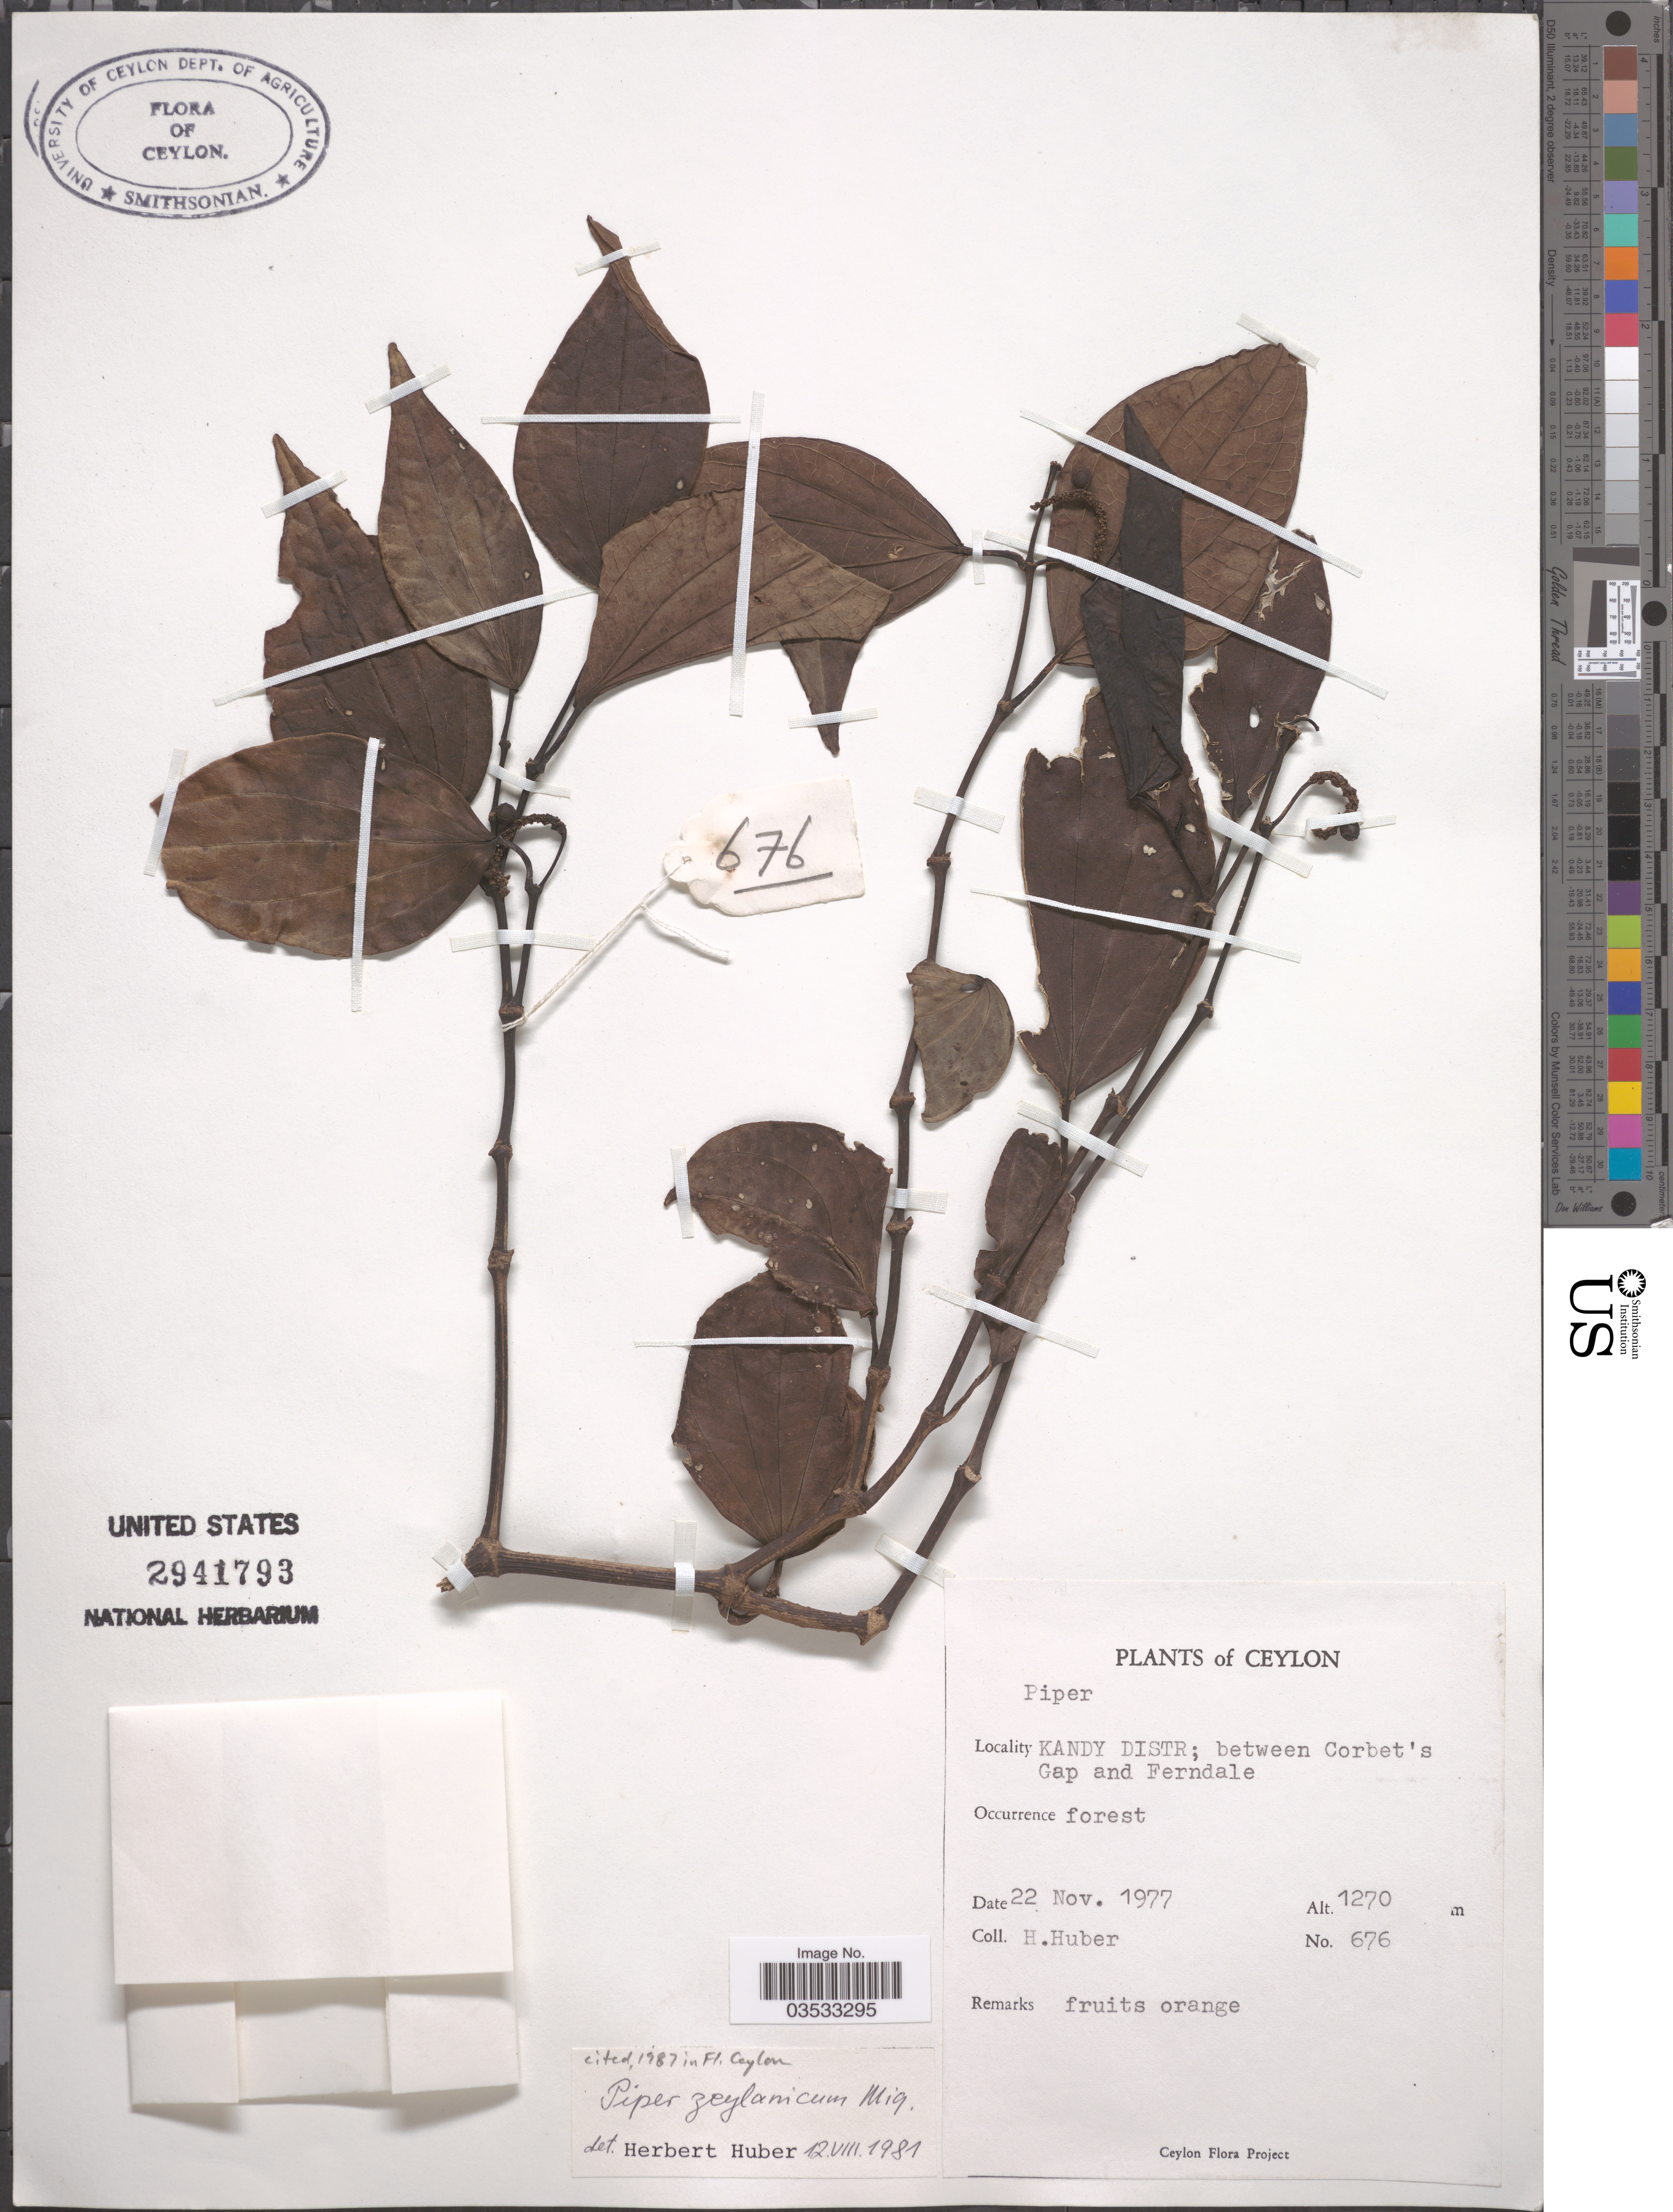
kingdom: Plantae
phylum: Tracheophyta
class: Magnoliopsida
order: Piperales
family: Piperaceae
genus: Piper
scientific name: Piper zeylanicum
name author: Miq.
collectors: H. Huber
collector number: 676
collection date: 1977-11-22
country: Sri Lanka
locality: Ceylon. kandy Distr; between Corbet's Gap and Ferndale.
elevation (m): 1270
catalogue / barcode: US 2941793